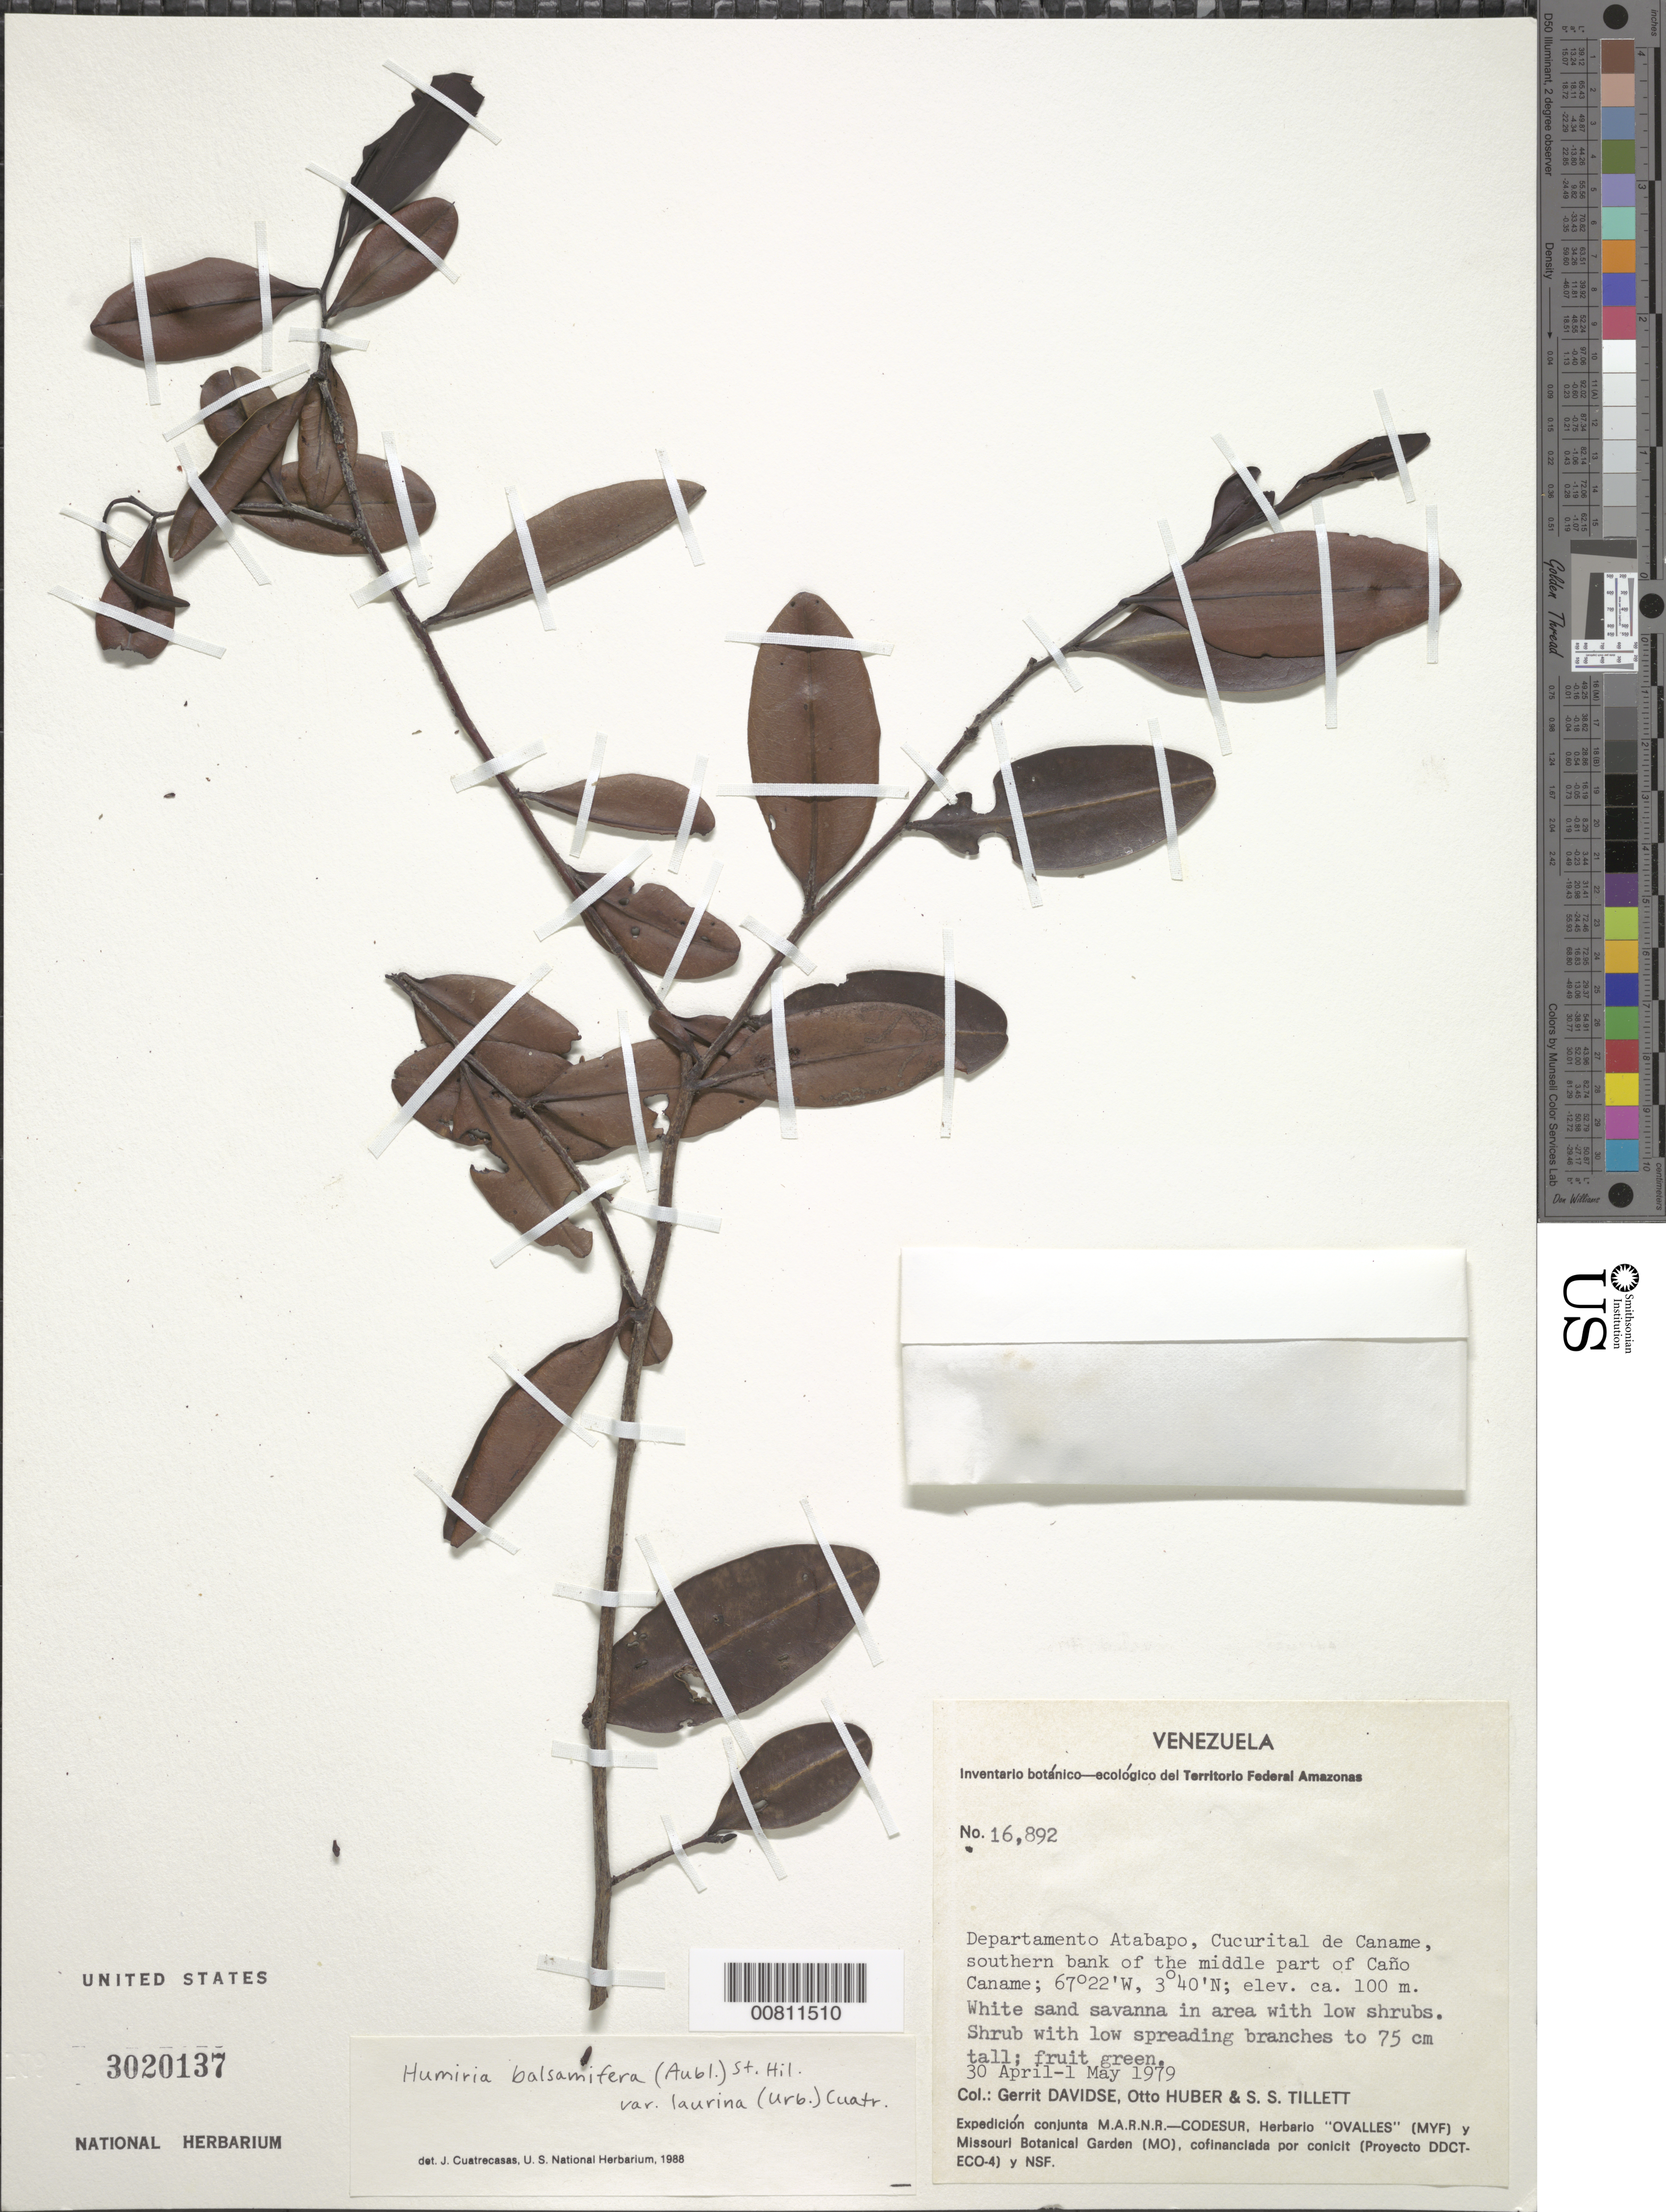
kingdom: Plantae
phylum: Tracheophyta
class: Magnoliopsida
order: Malpighiales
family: Humiriaceae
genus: Humiria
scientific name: Humiria balsamifera var. laurina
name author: Cuatrec.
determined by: Cuatrecasas, J.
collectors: G. Davidse, O. Huber & S. S. Tillett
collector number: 16892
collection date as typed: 30-Apr-79 to 1-May-79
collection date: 1979-04-30/1979-05-01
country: Venezuela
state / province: Amazonas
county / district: Atabapo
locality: Cucurital de Caname, southern bank of the middle part of Caño Caname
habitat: White sand savanna in area with low shrubs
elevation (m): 100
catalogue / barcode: US 3020137